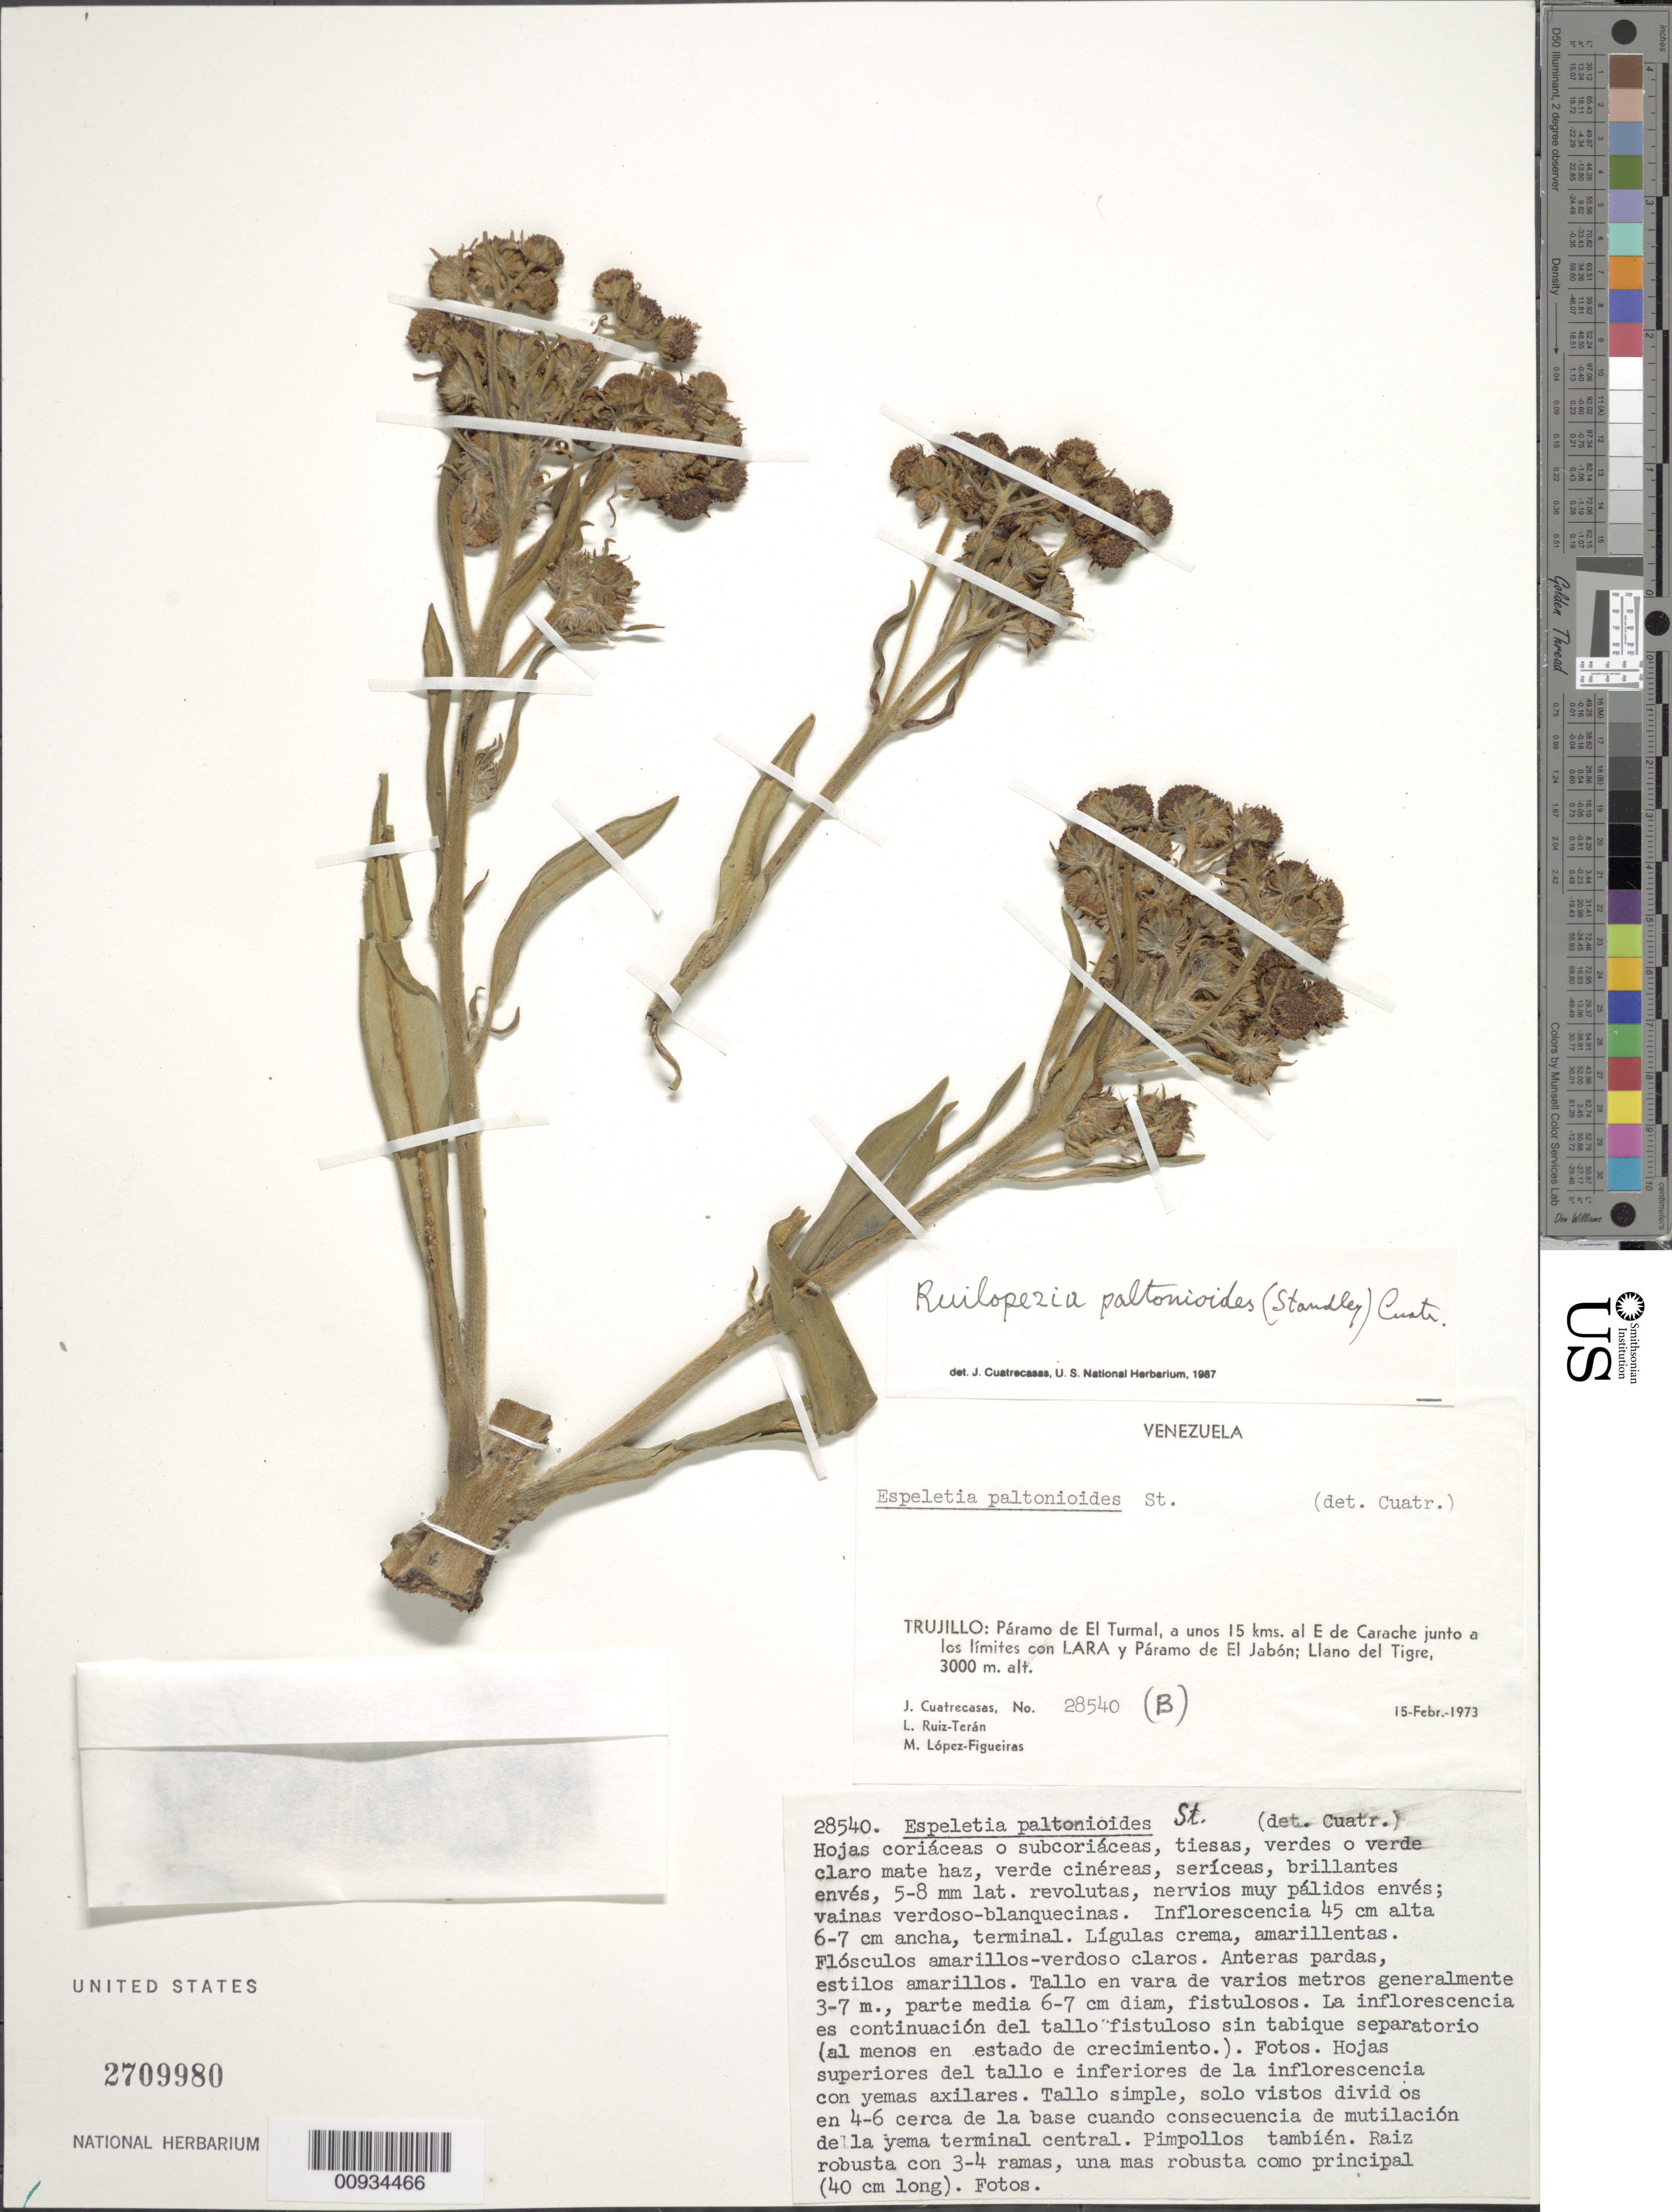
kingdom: Plantae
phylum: Tracheophyta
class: Magnoliopsida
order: Asterales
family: Asteraceae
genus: Ruilopezia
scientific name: Ruilopezia paltonioides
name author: (Standl.) Cuatrec.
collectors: J. Cuatrecasas, L. E. Ruíz-Terán & M. López Figueiras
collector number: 28540B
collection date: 1973-02-15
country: Venezuela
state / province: Trujillo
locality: Paramo de El Turmal, a unos 15 kms al E de Carache junto a los limites con Lara y Paramo de El Jabon, Llano del Tigre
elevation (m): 3000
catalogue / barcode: US 2709980